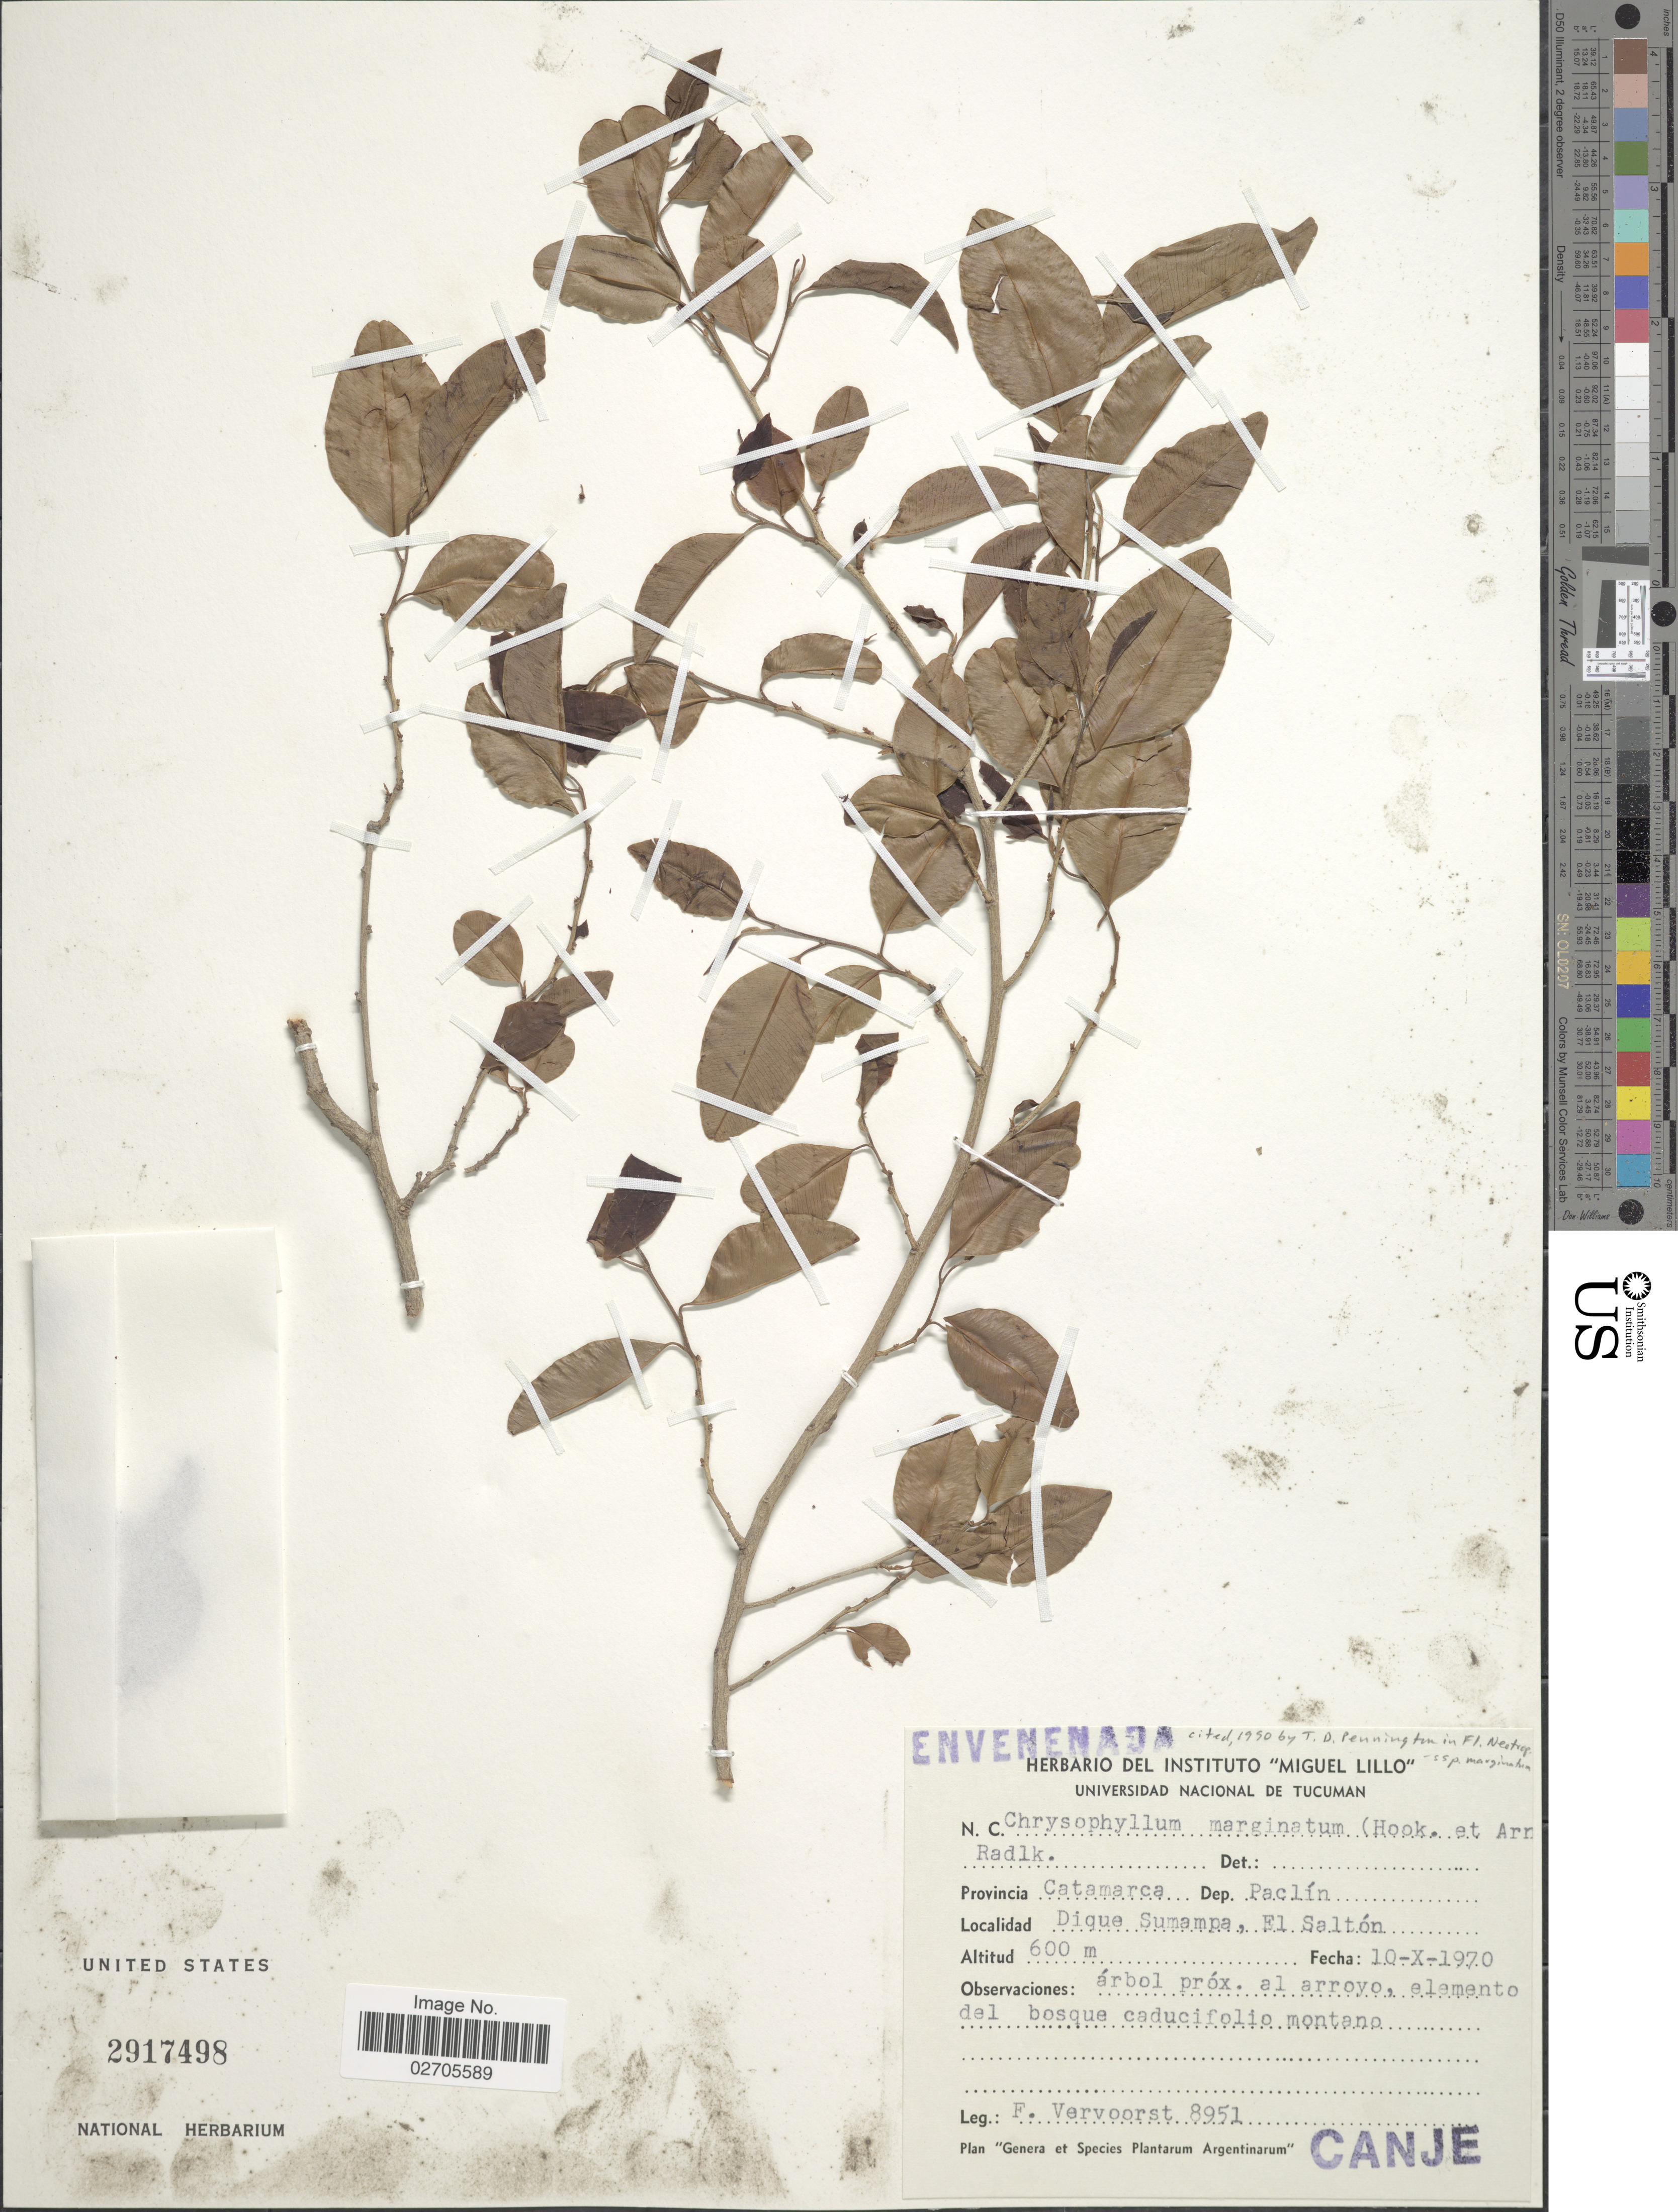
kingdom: Plantae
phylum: Tracheophyta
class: Magnoliopsida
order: Ericales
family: Sapotaceae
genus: Chrysophyllum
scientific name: Chrysophyllum marginatum subsp. marginatum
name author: (Hook. & Arn.) Radlk.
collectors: F. Vervoorst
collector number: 8951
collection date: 1970-10-10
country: Argentina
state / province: Catamarca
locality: Dep. Paclín, Dique Sumampa, El Saltón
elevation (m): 600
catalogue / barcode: US 2917498